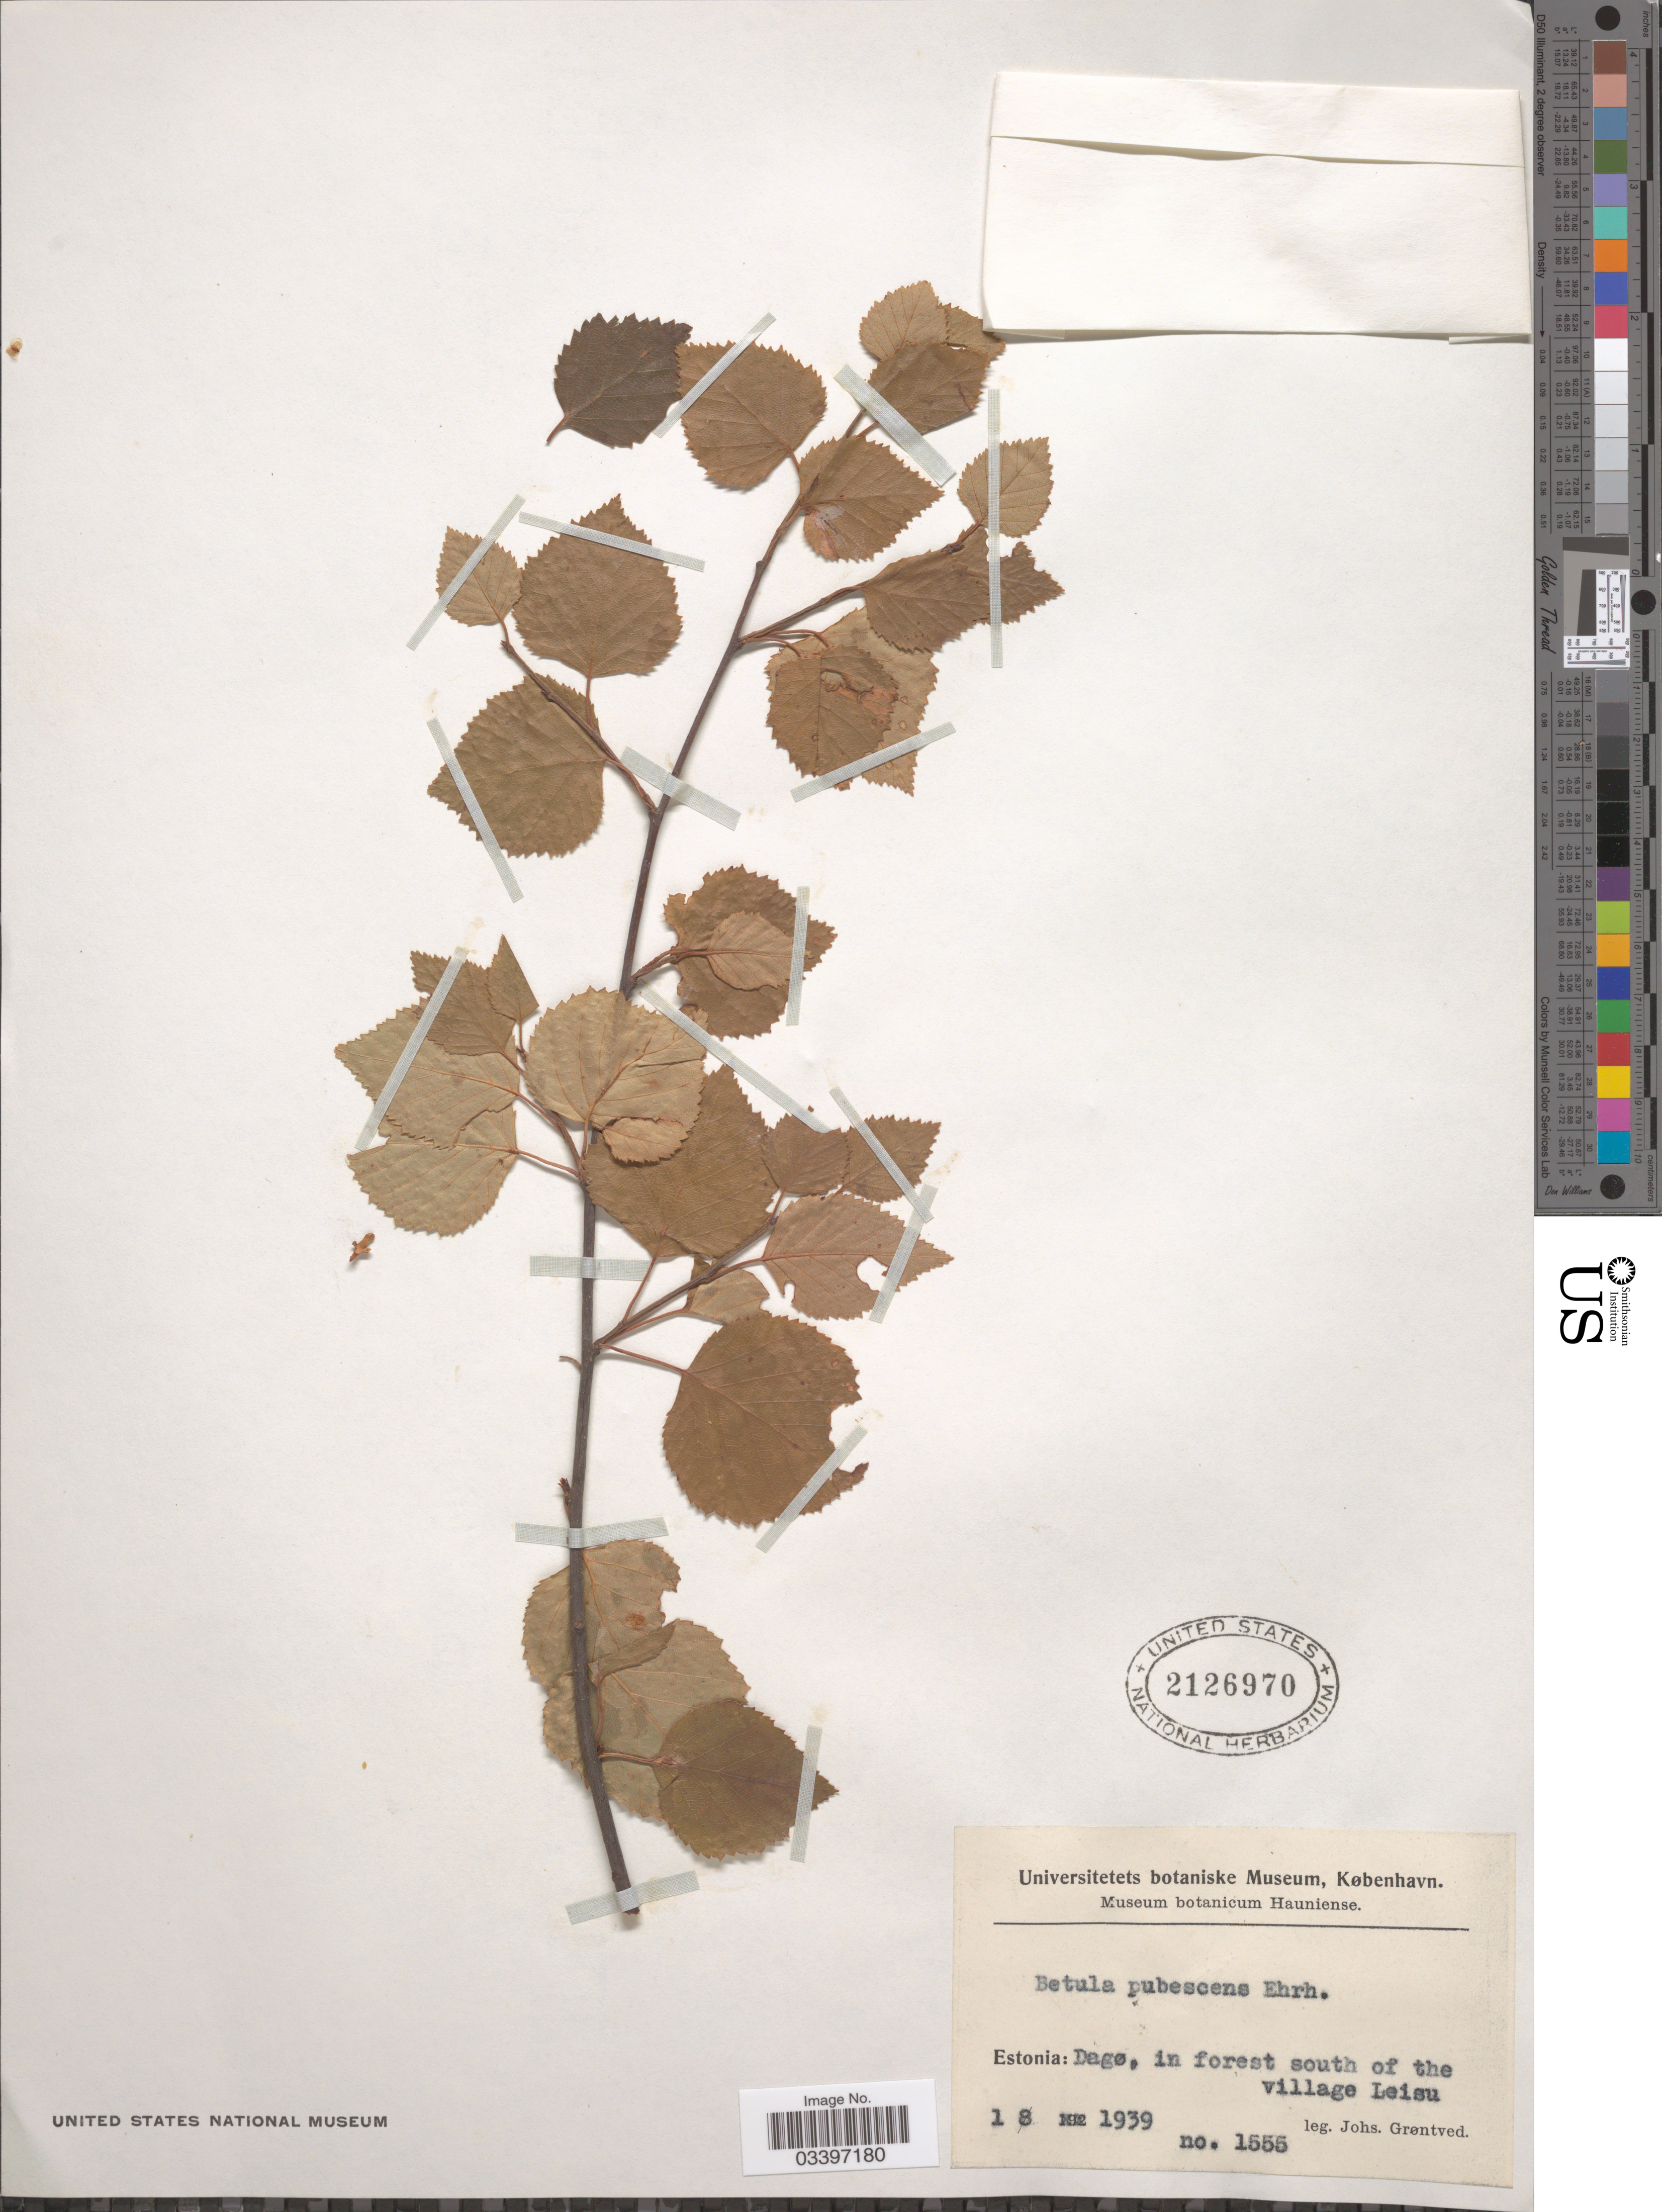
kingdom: Plantae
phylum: Tracheophyta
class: Magnoliopsida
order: Fagales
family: Betulaceae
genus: Betula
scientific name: Betula pubescens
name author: Ehrh.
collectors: J. Grøntved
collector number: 1555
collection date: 1939-01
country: Estonia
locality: Dagø, in forest south of the village Leisu.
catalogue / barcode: US 2126970